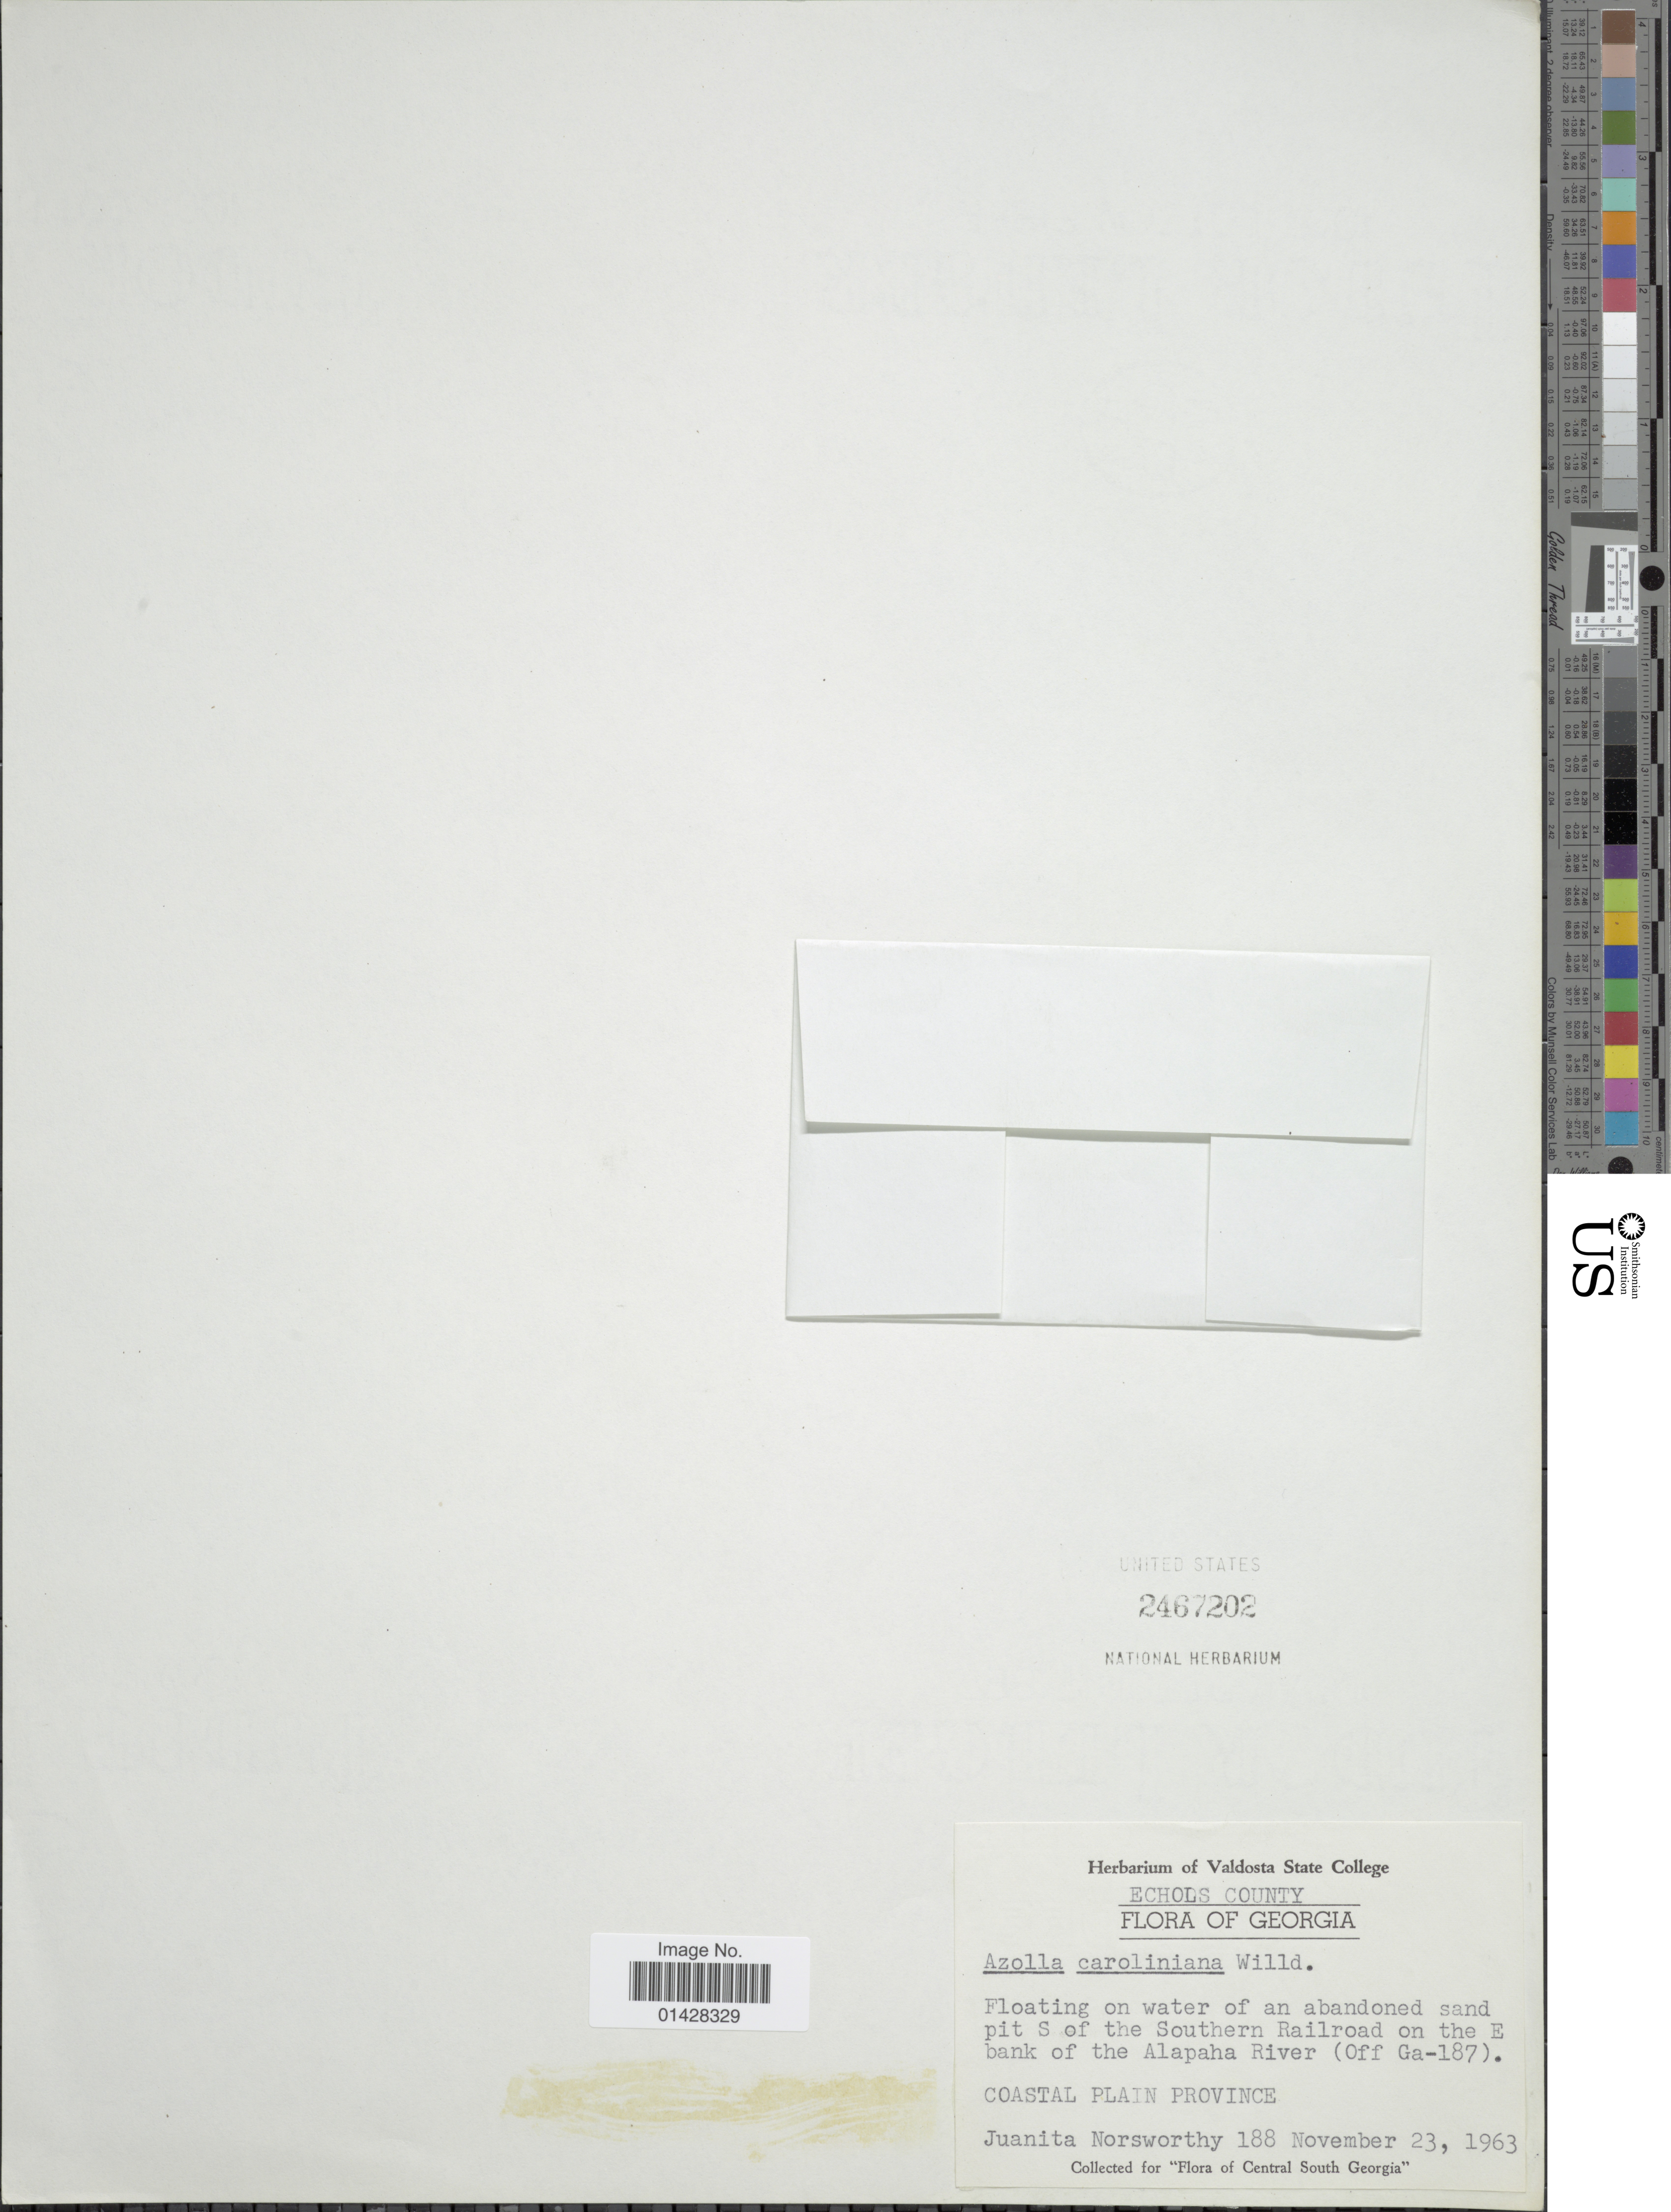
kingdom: Plantae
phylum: Tracheophyta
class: Polypodiopsida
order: Salviniales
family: Salviniaceae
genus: Azolla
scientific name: Azolla caroliniana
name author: Willd.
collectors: J. Norsworthy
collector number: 188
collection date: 1963-11-23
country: United States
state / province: Georgia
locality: Echols County, Floating on water of an abandoned sand pit S of the Southern Railroad on the E bank of the A;apaha River (off Ga-187). Coastal Plain Province)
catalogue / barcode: US 2467202